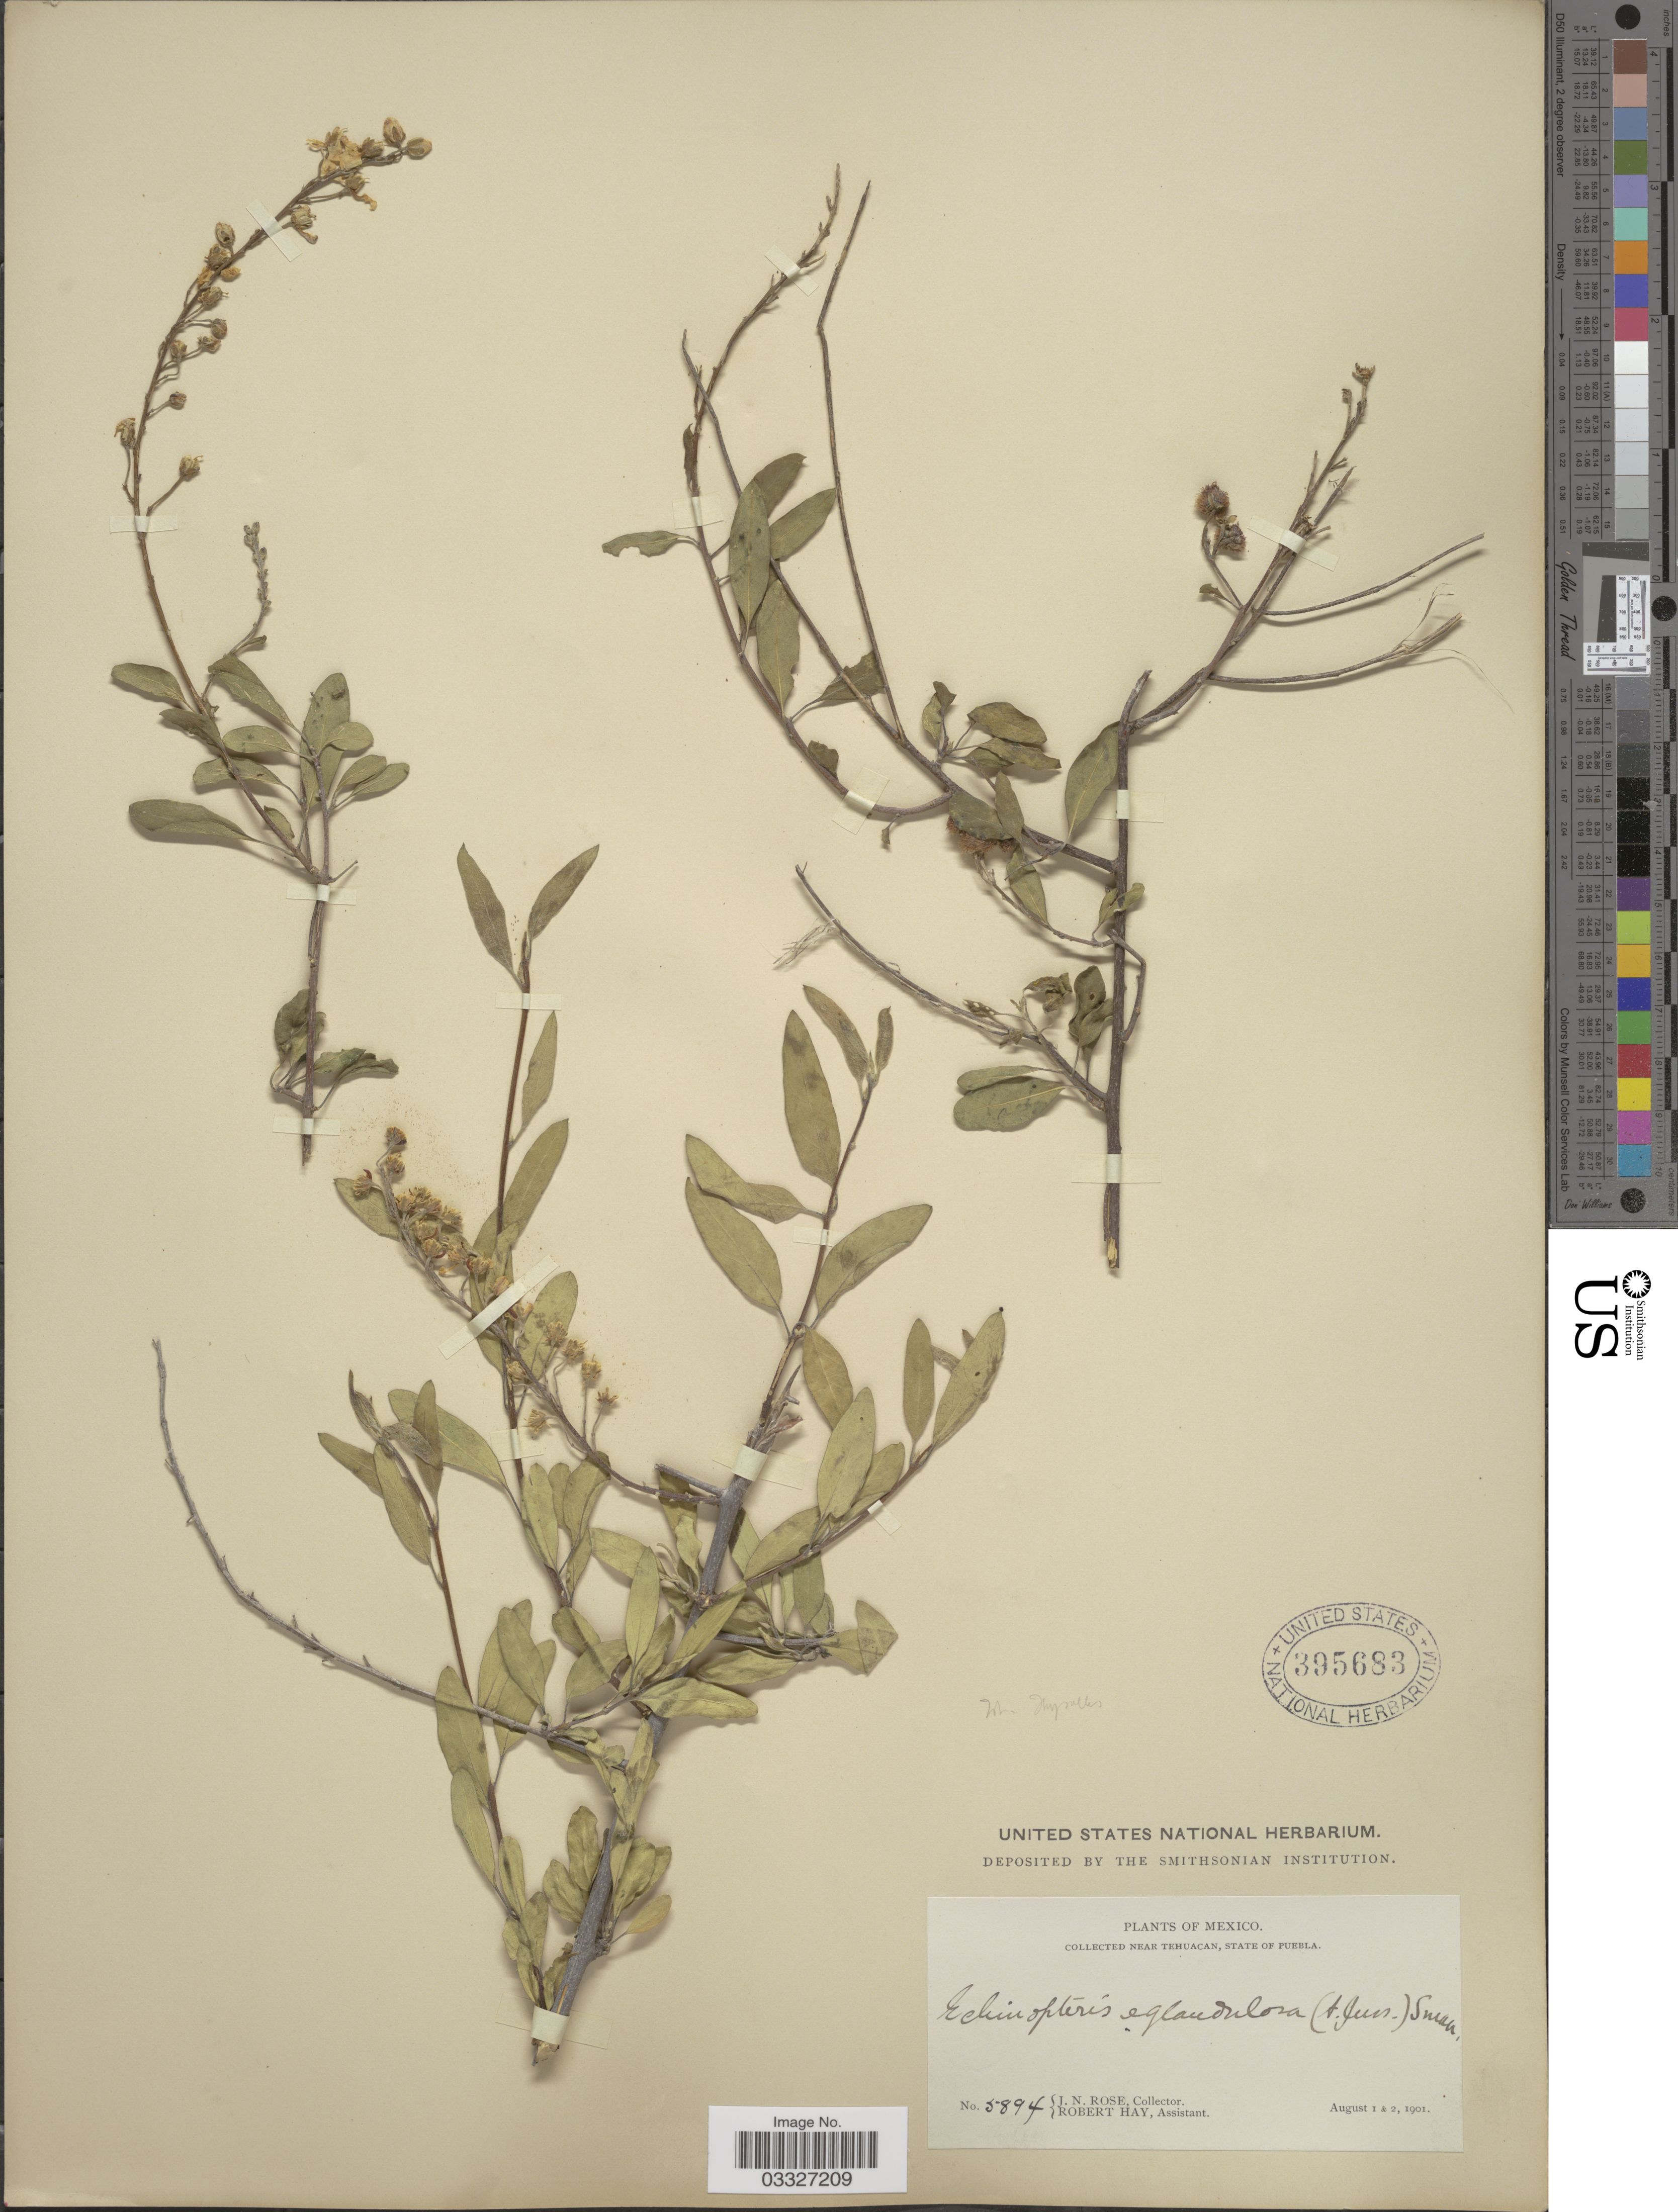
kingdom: Plantae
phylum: Tracheophyta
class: Magnoliopsida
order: Malpighiales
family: Malpighiaceae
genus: Echinopterys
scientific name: Echinopterys eglandulosa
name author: (A. Juss.) Small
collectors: J. N. Rose & R. H. Hay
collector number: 5894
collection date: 1901-08-01/1901-08-02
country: Mexico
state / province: Puebla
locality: Near Tehuacan.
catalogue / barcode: US 395683